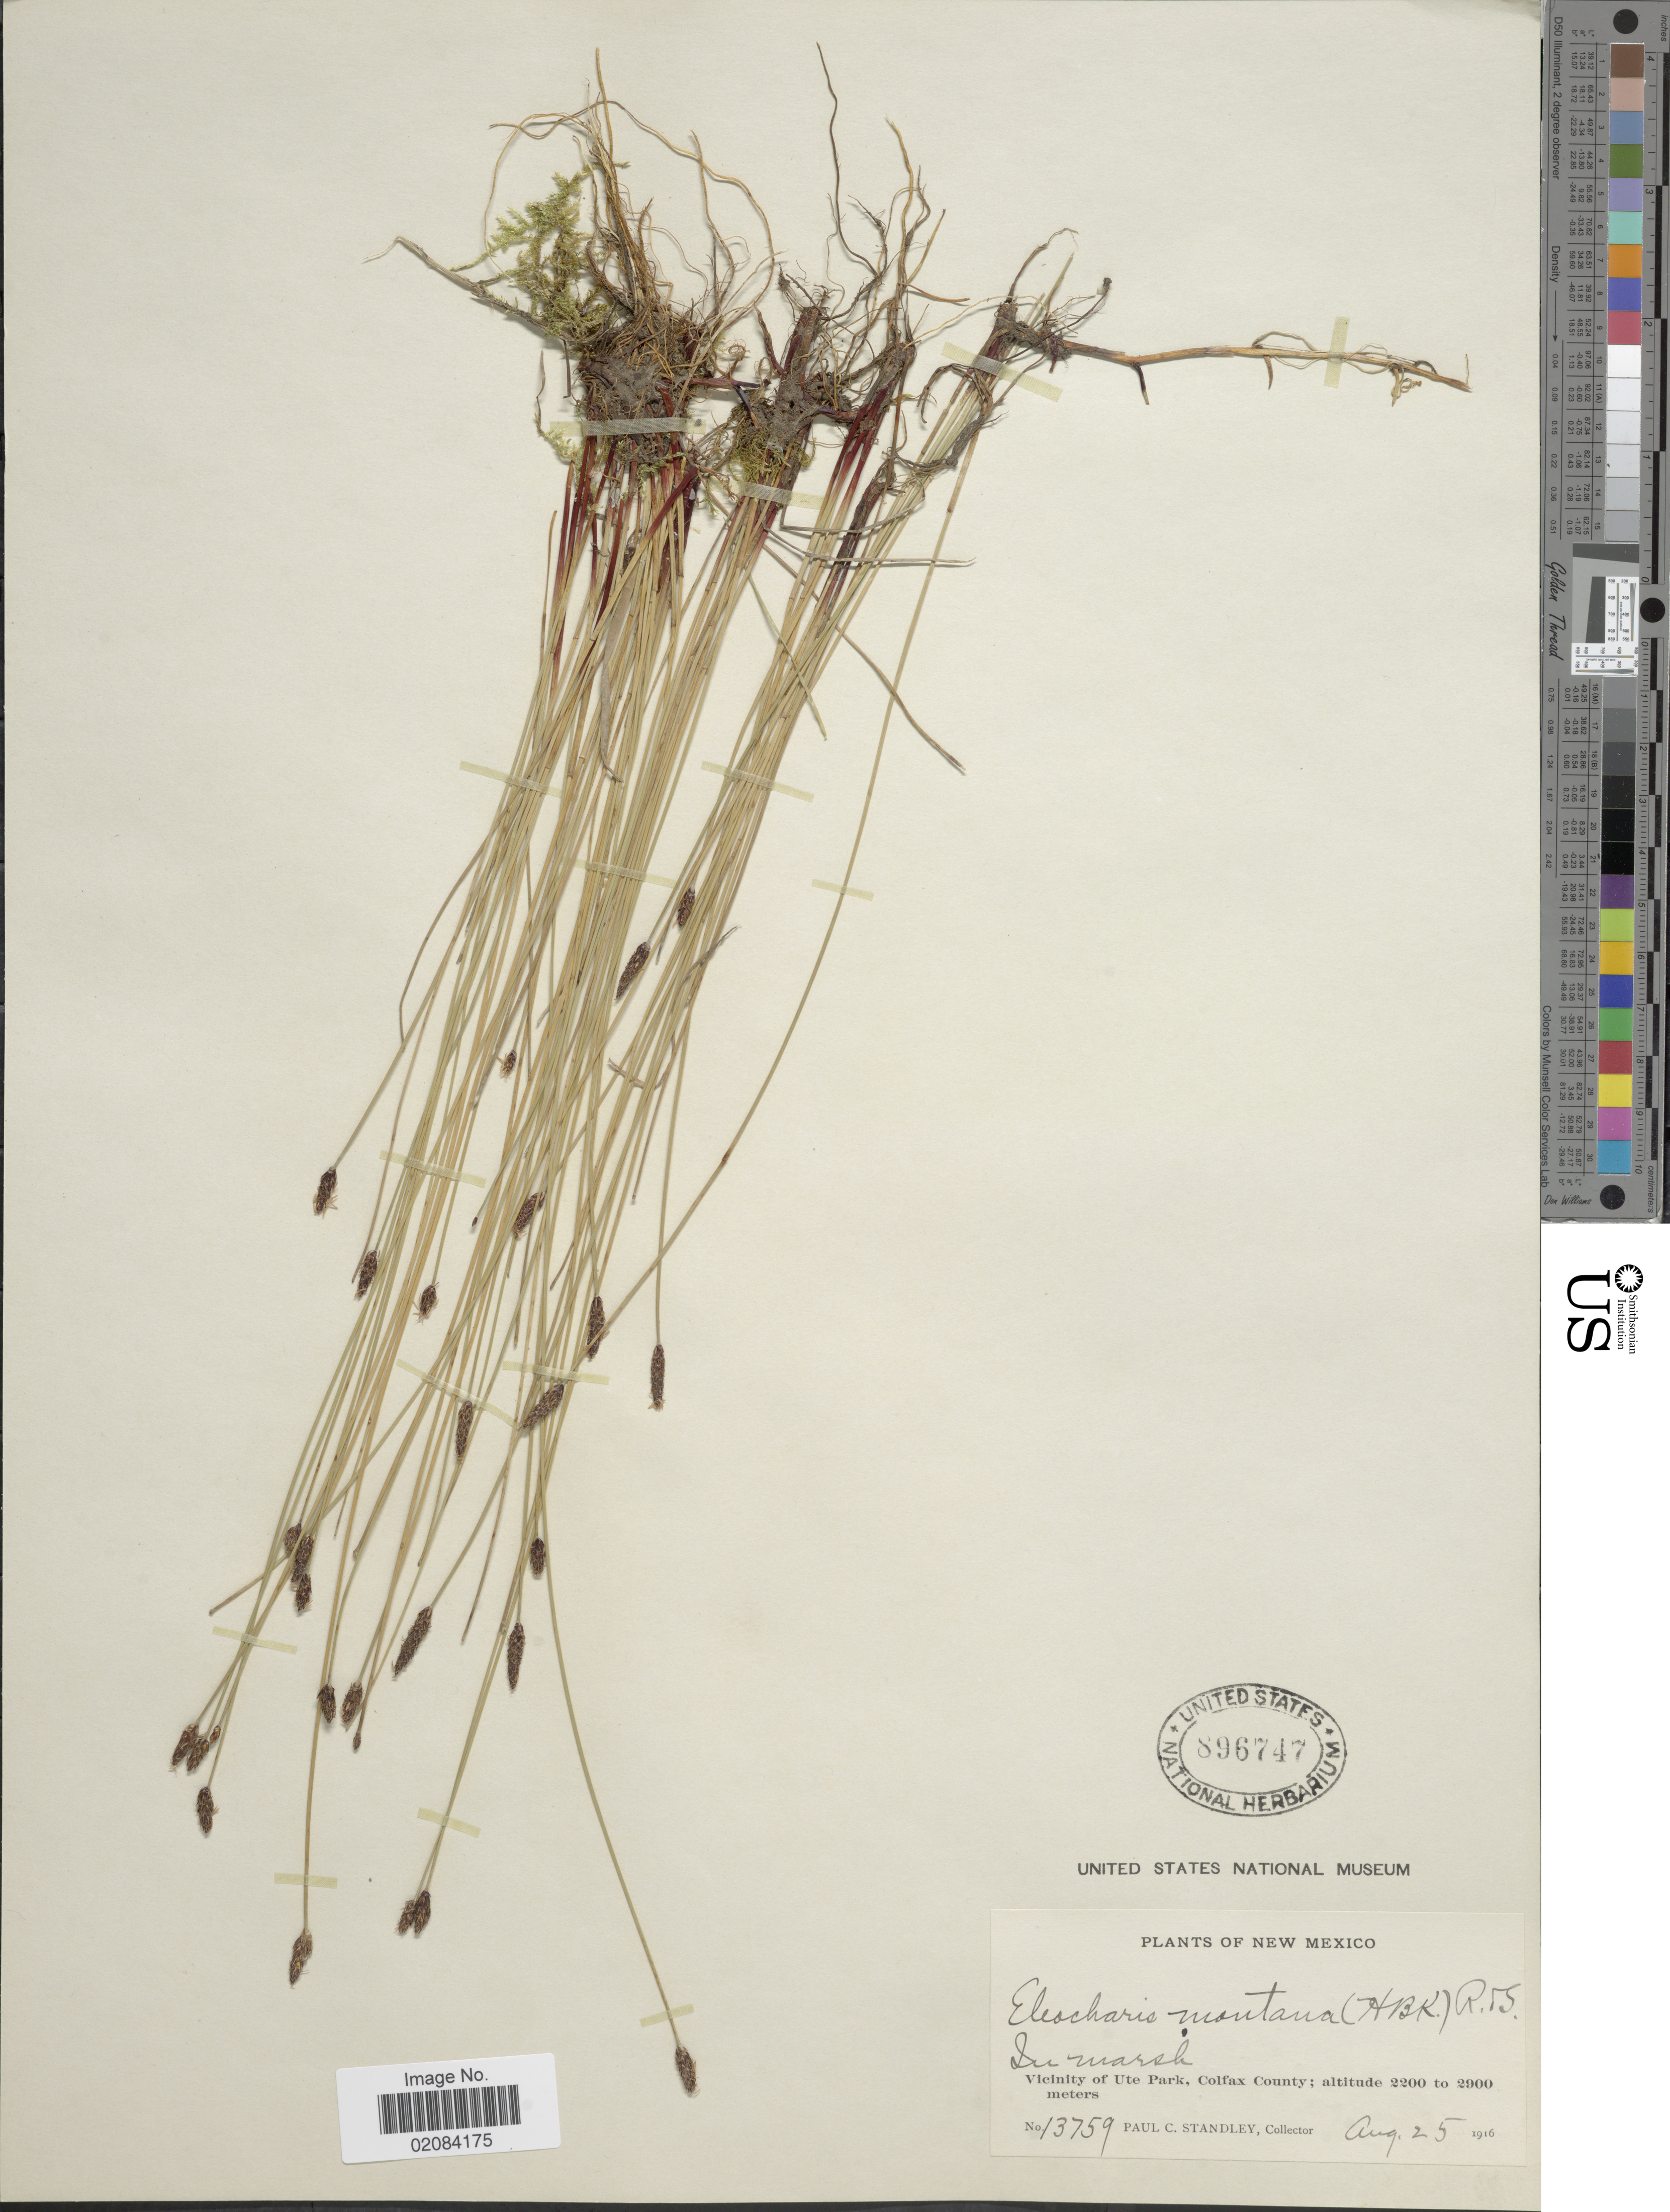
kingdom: Plantae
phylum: Tracheophyta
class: Liliopsida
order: Poales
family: Cyperaceae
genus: Eleocharis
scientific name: Eleocharis palustris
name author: (L.) Roem. & Schult.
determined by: Strong, Mark T., (BOT), Smithsonian Institution - National Museum of Natural History (UNITED STATES)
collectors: P. C. Standley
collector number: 13759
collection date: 1916-08-25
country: United States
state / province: New Mexico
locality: In marsh. Vicinity of Ute Park, Colfax County.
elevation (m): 2200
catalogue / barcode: US 896747